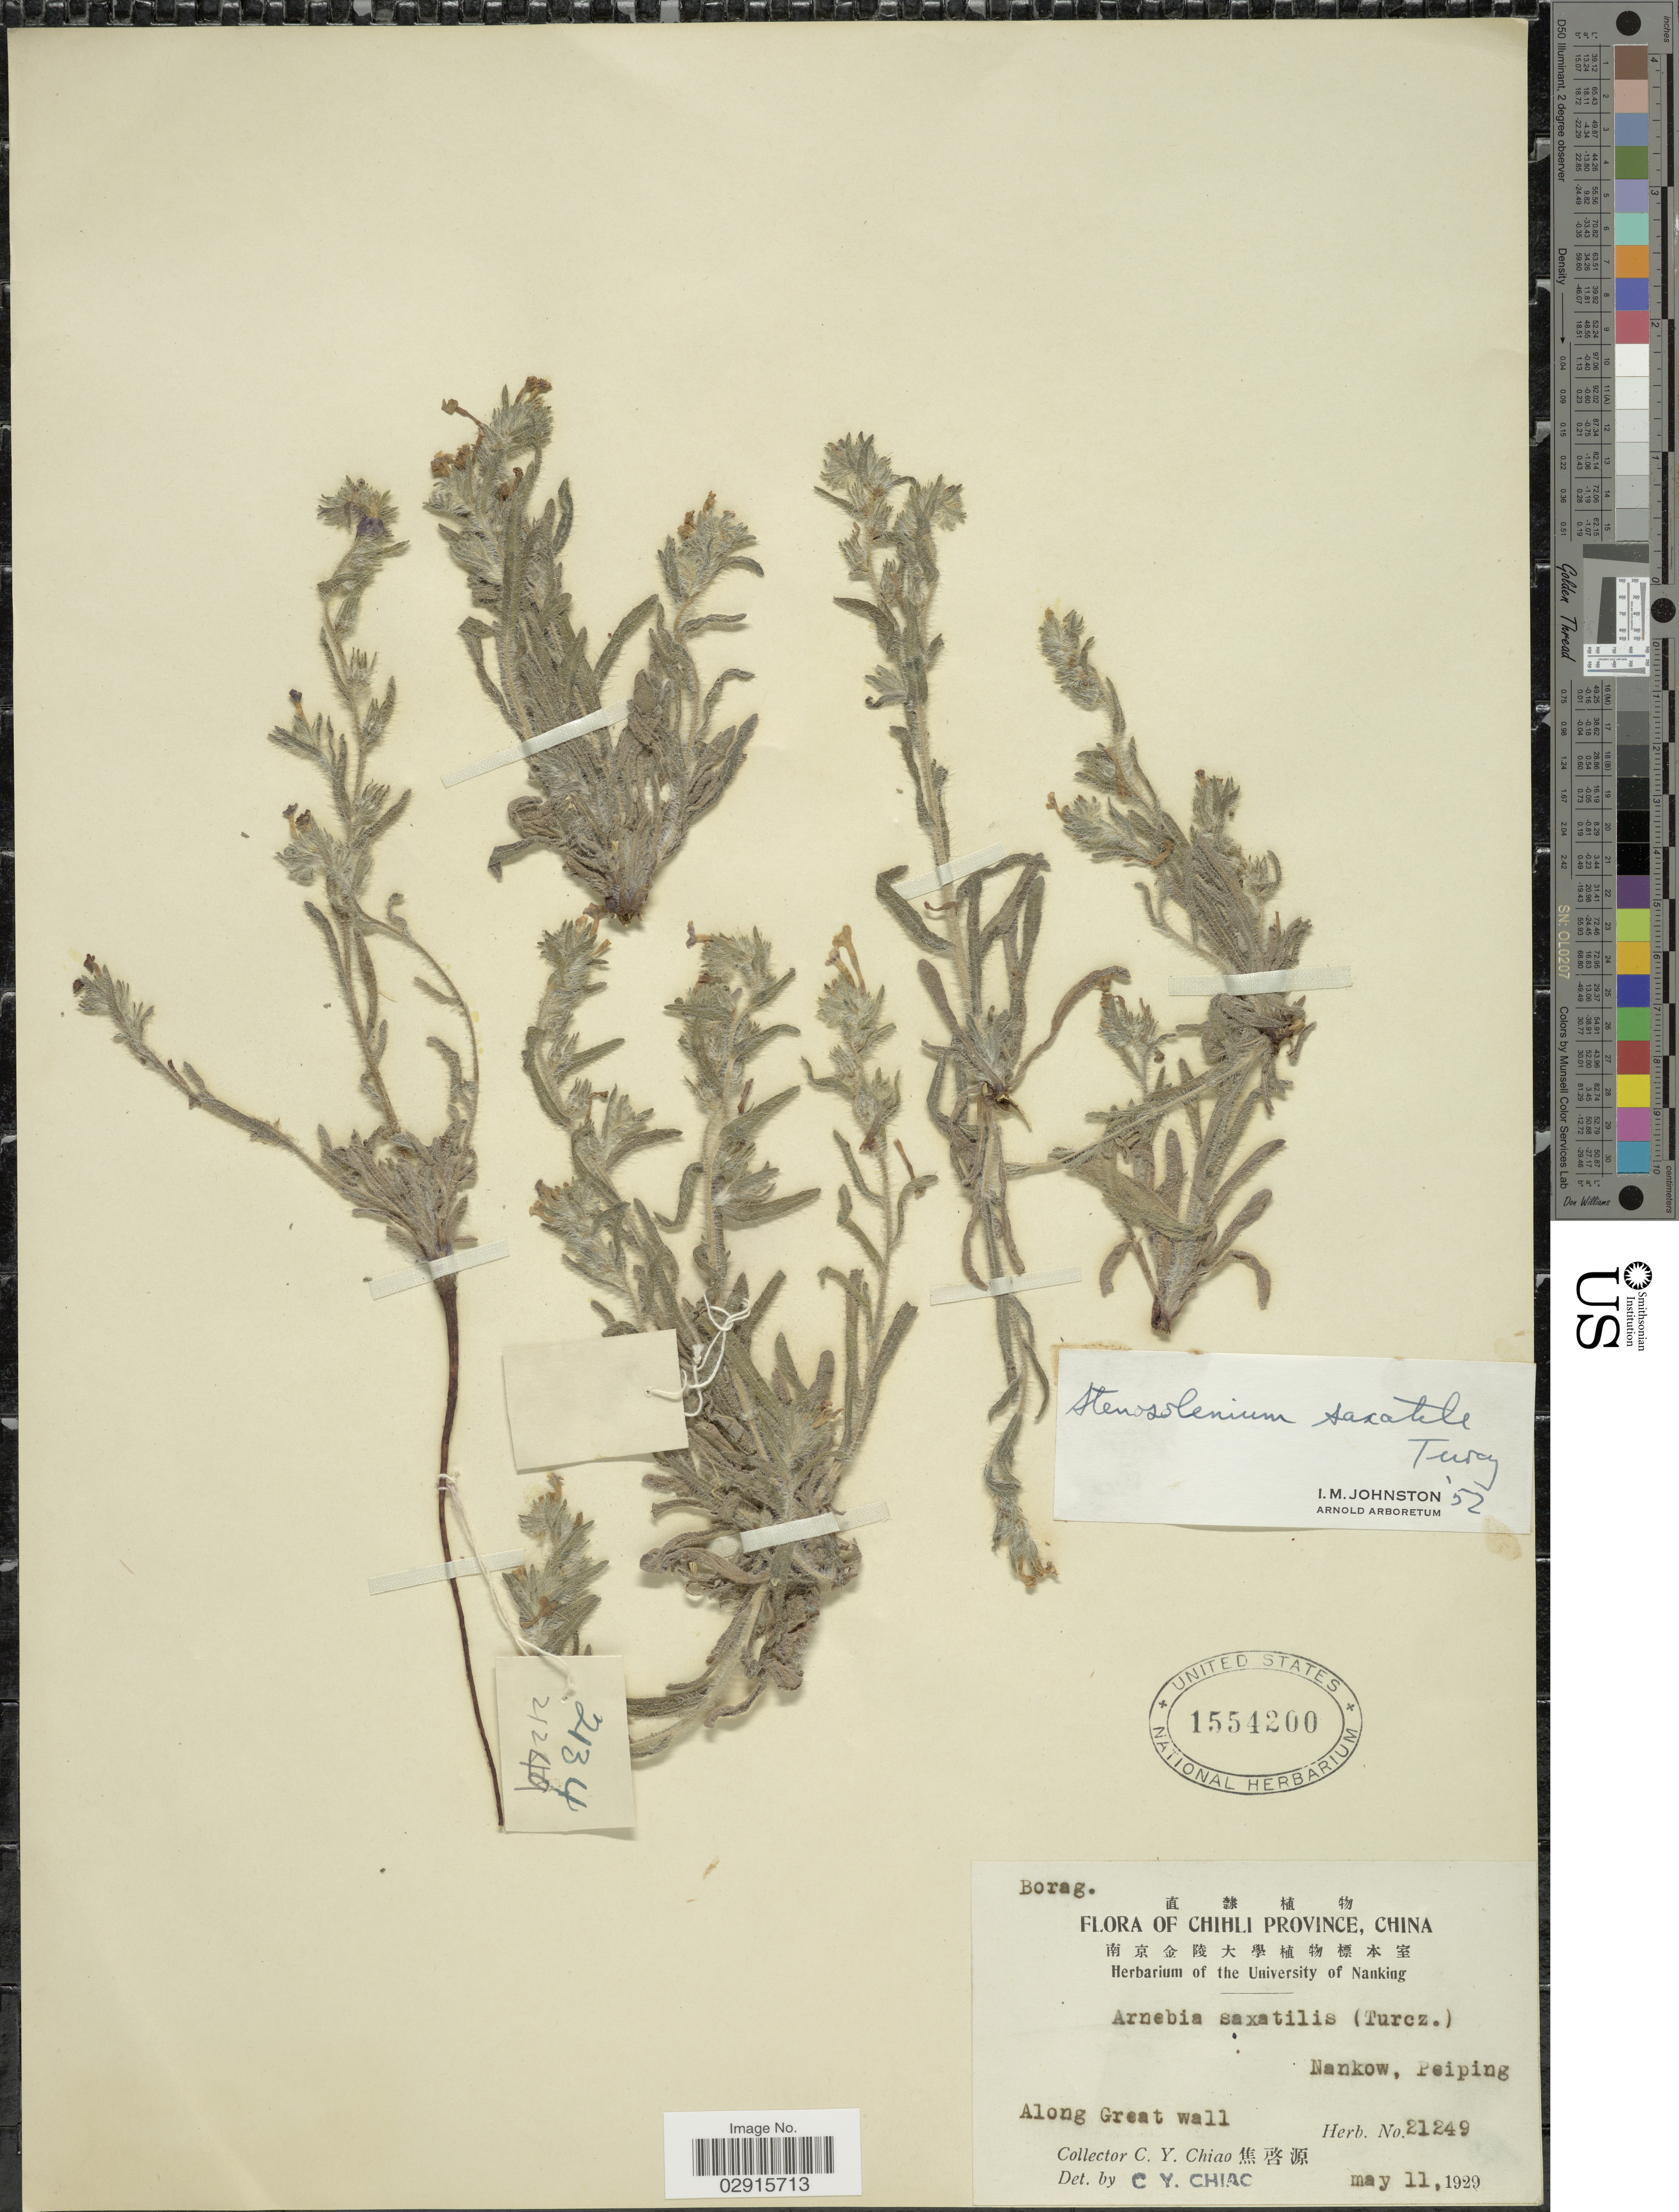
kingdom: Plantae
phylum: Tracheophyta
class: Magnoliopsida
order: Boraginales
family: Boraginaceae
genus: Stenosolenium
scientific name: Stenosolenium saxatile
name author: (Pall.) Turcz.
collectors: C. Y. Chiao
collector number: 21249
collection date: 1929-05-11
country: China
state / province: Beijing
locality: Chihli Province. Nankow, Peiping. Along Great wall.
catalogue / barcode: US 1554200